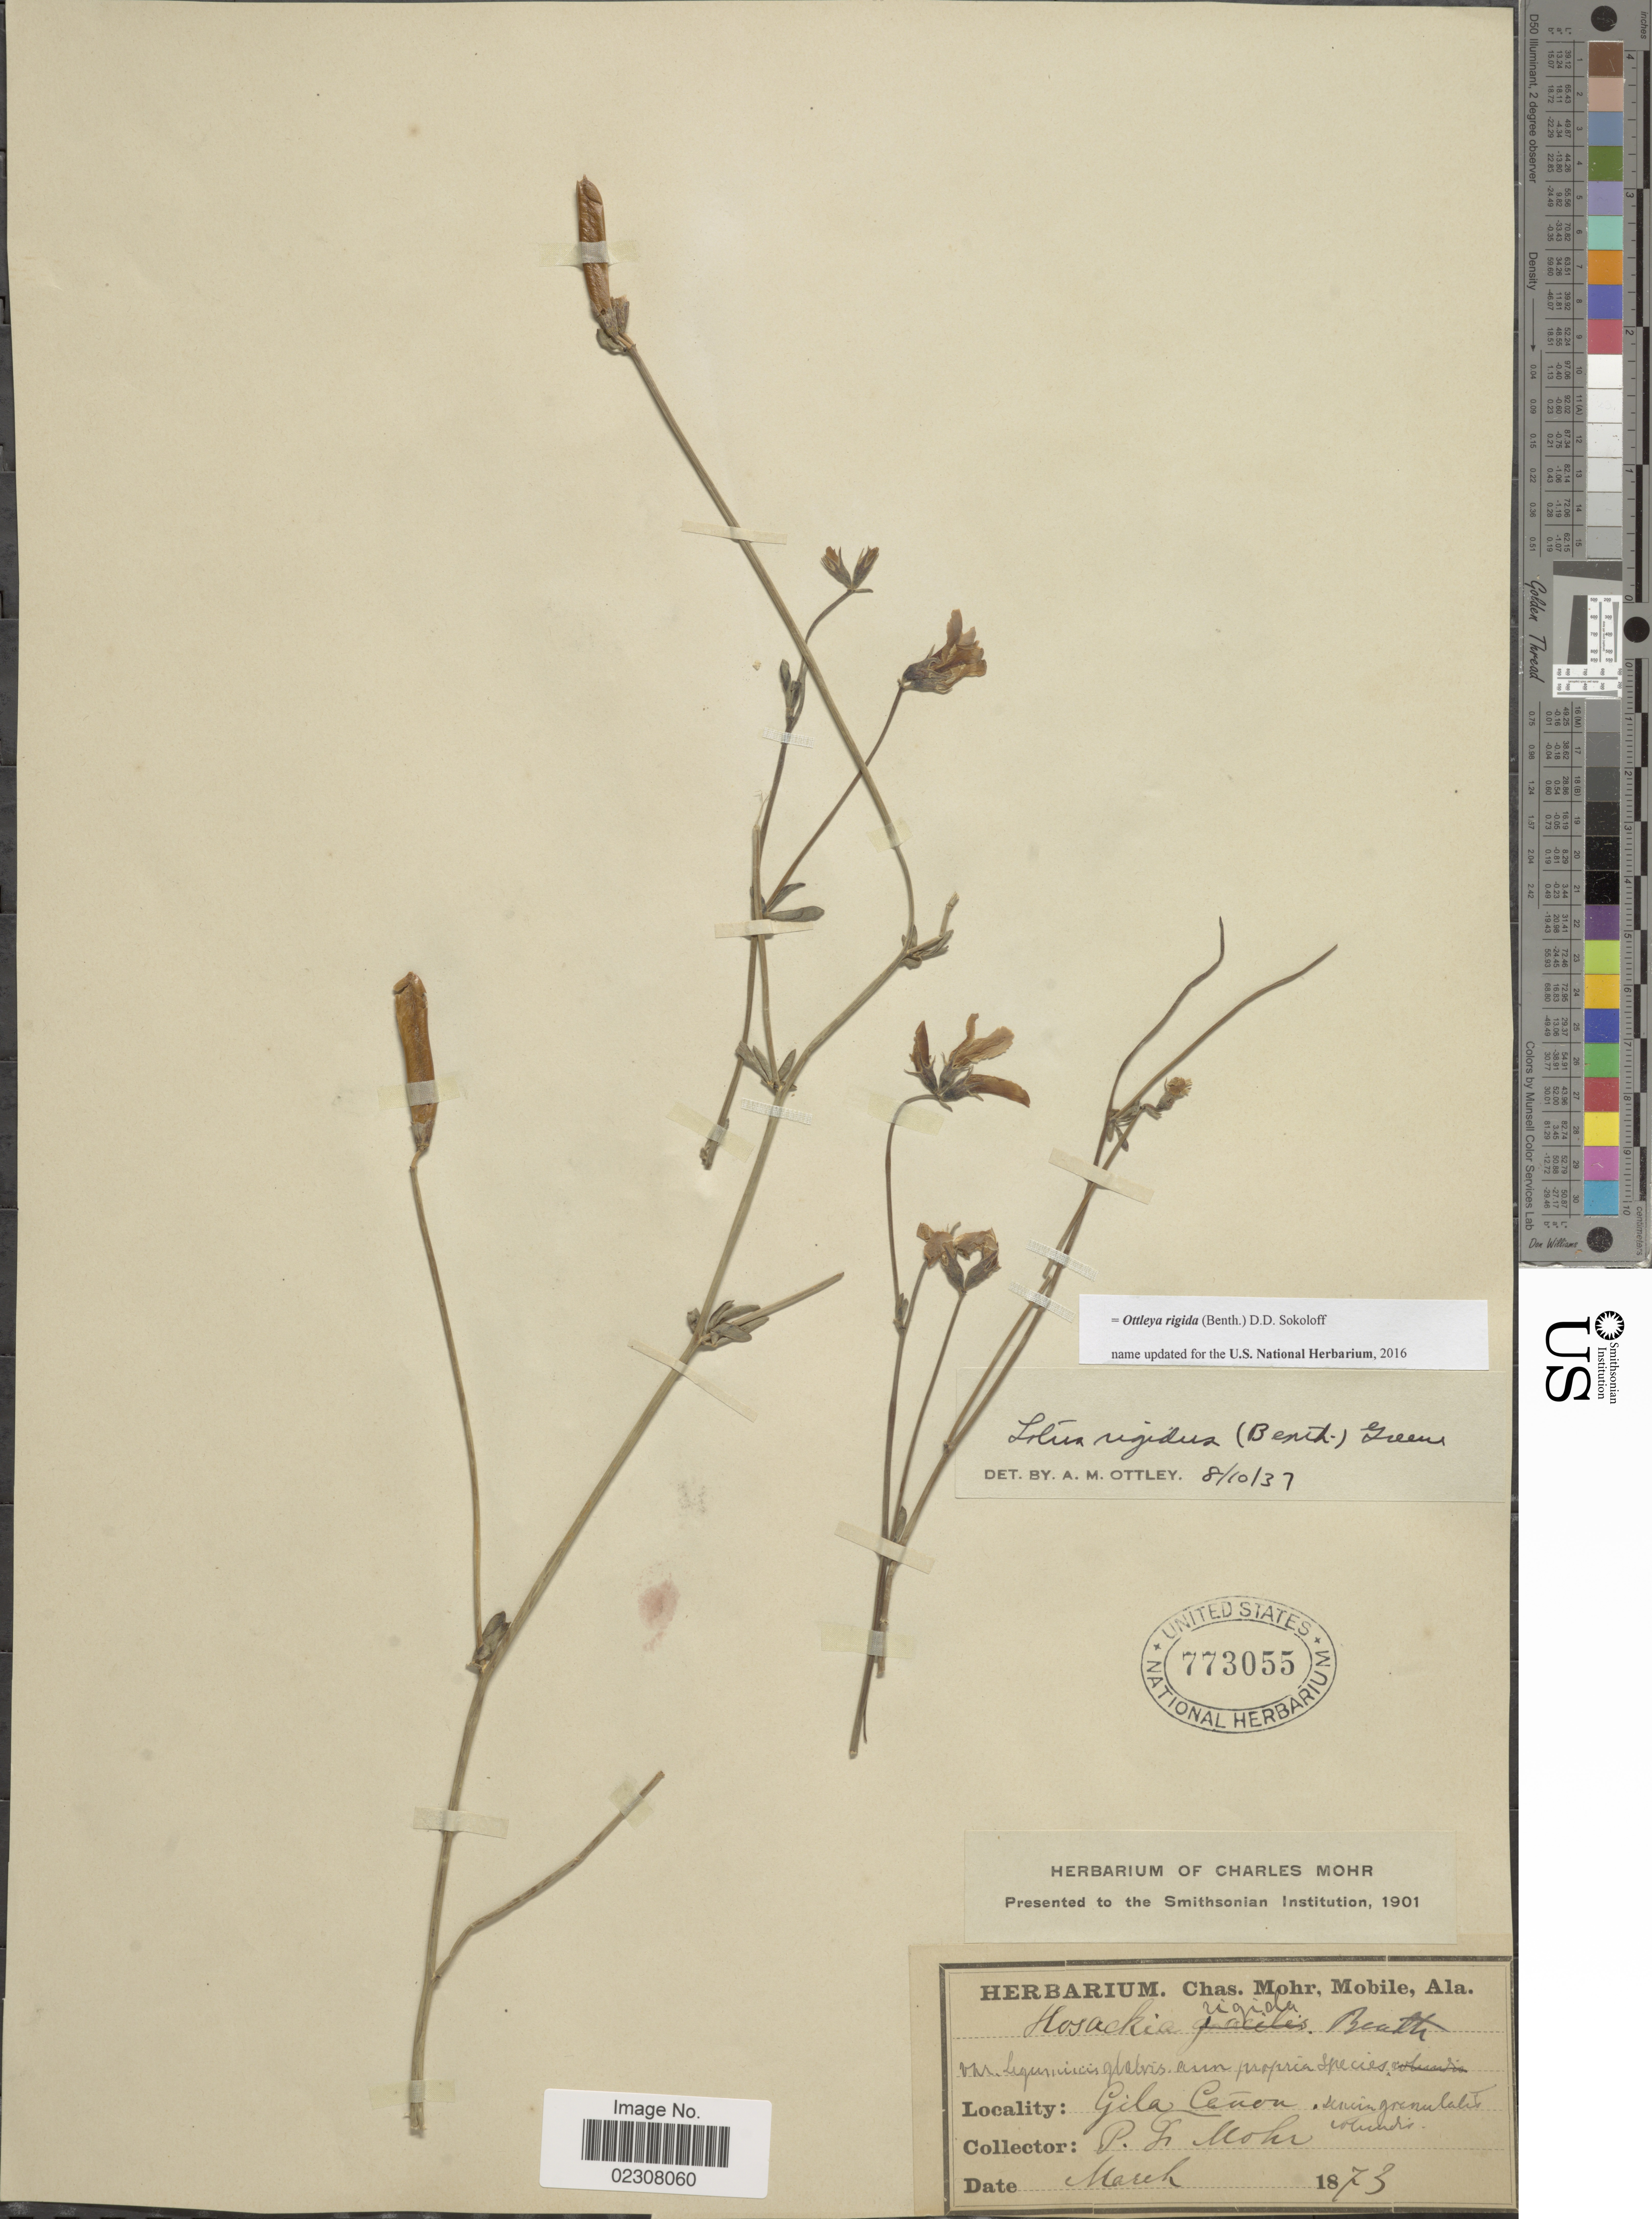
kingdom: Plantae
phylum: Tracheophyta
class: Magnoliopsida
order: Fabales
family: Fabaceae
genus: Ottleya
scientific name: Ottleya rigida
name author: (Benth.) D.D. Sokoloff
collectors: P. F. Mohr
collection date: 1873-03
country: United States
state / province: Arizona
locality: Gila Cañon,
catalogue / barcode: US 773055